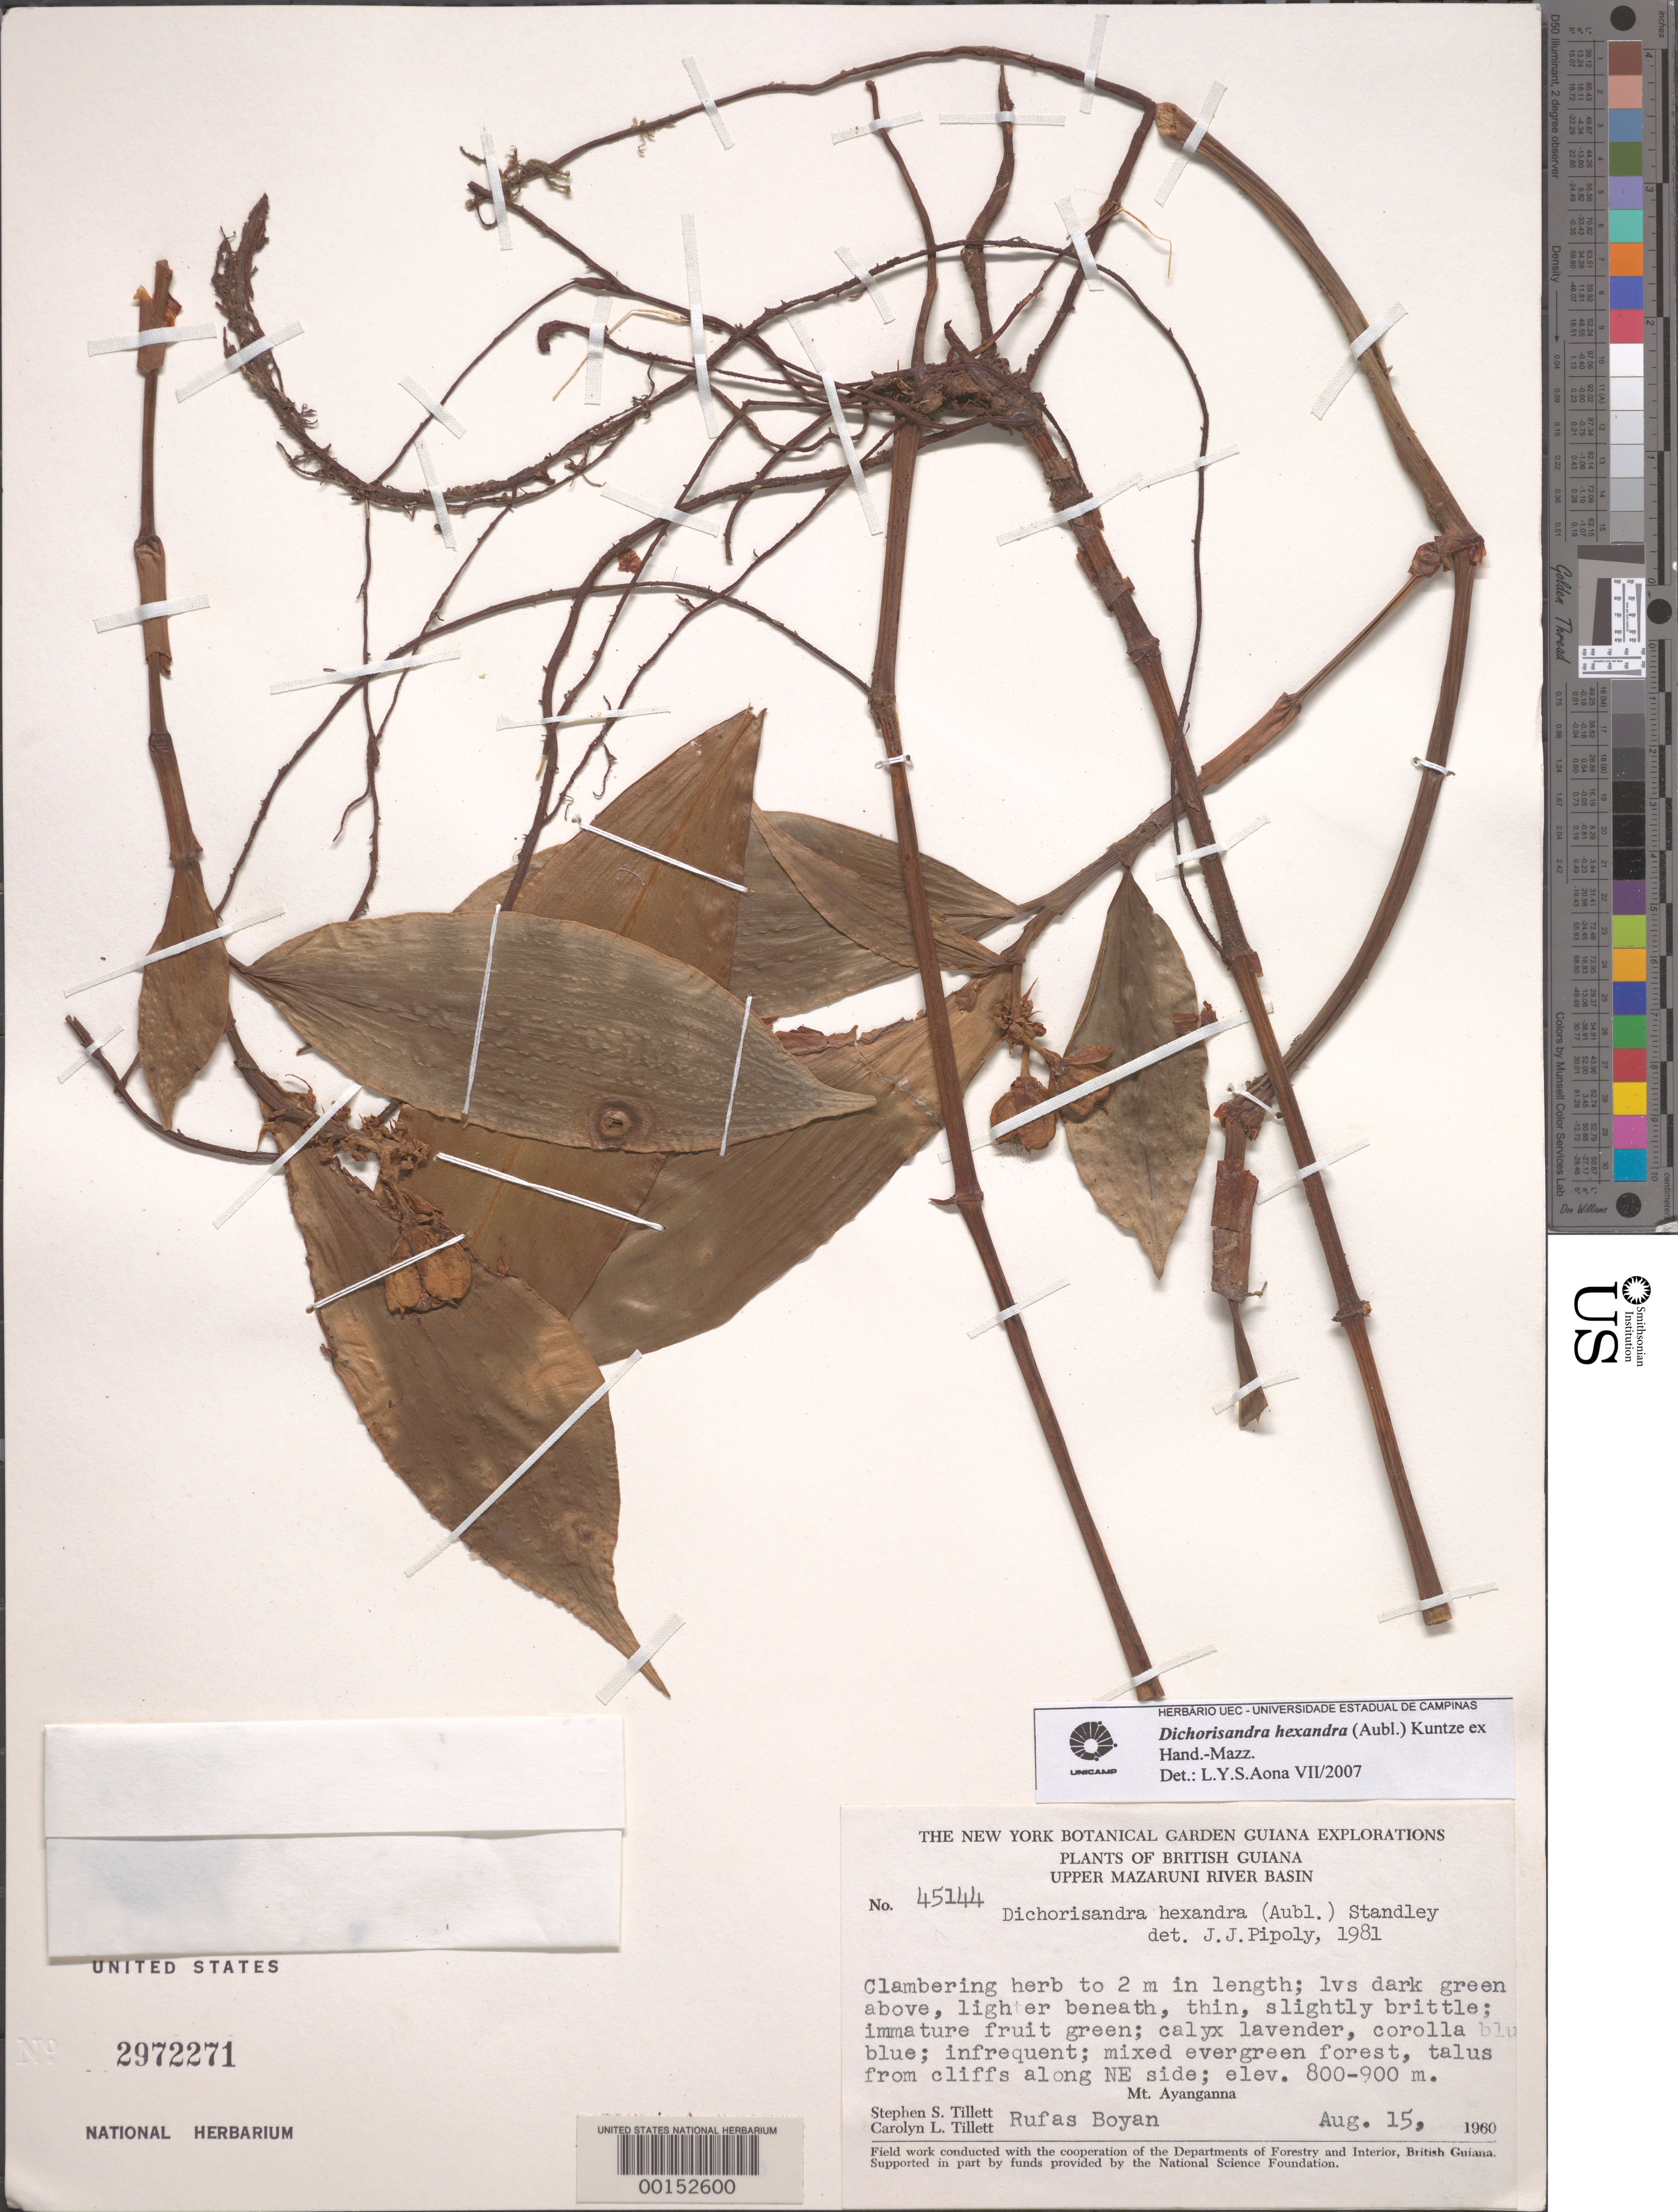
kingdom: Plantae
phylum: Tracheophyta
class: Liliopsida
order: Commelinales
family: Commelinaceae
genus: Dichorisandra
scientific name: Dichorisandra hexandra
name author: (Aubl.) Standl.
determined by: Pipoly, J. J., III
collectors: S. S. Tillett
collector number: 45144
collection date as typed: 15 Aug 1960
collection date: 1960-08-15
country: Guyana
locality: Mt. ayanganna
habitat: Mixed evergreen forest, cliffs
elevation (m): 800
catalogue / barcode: US 2972271